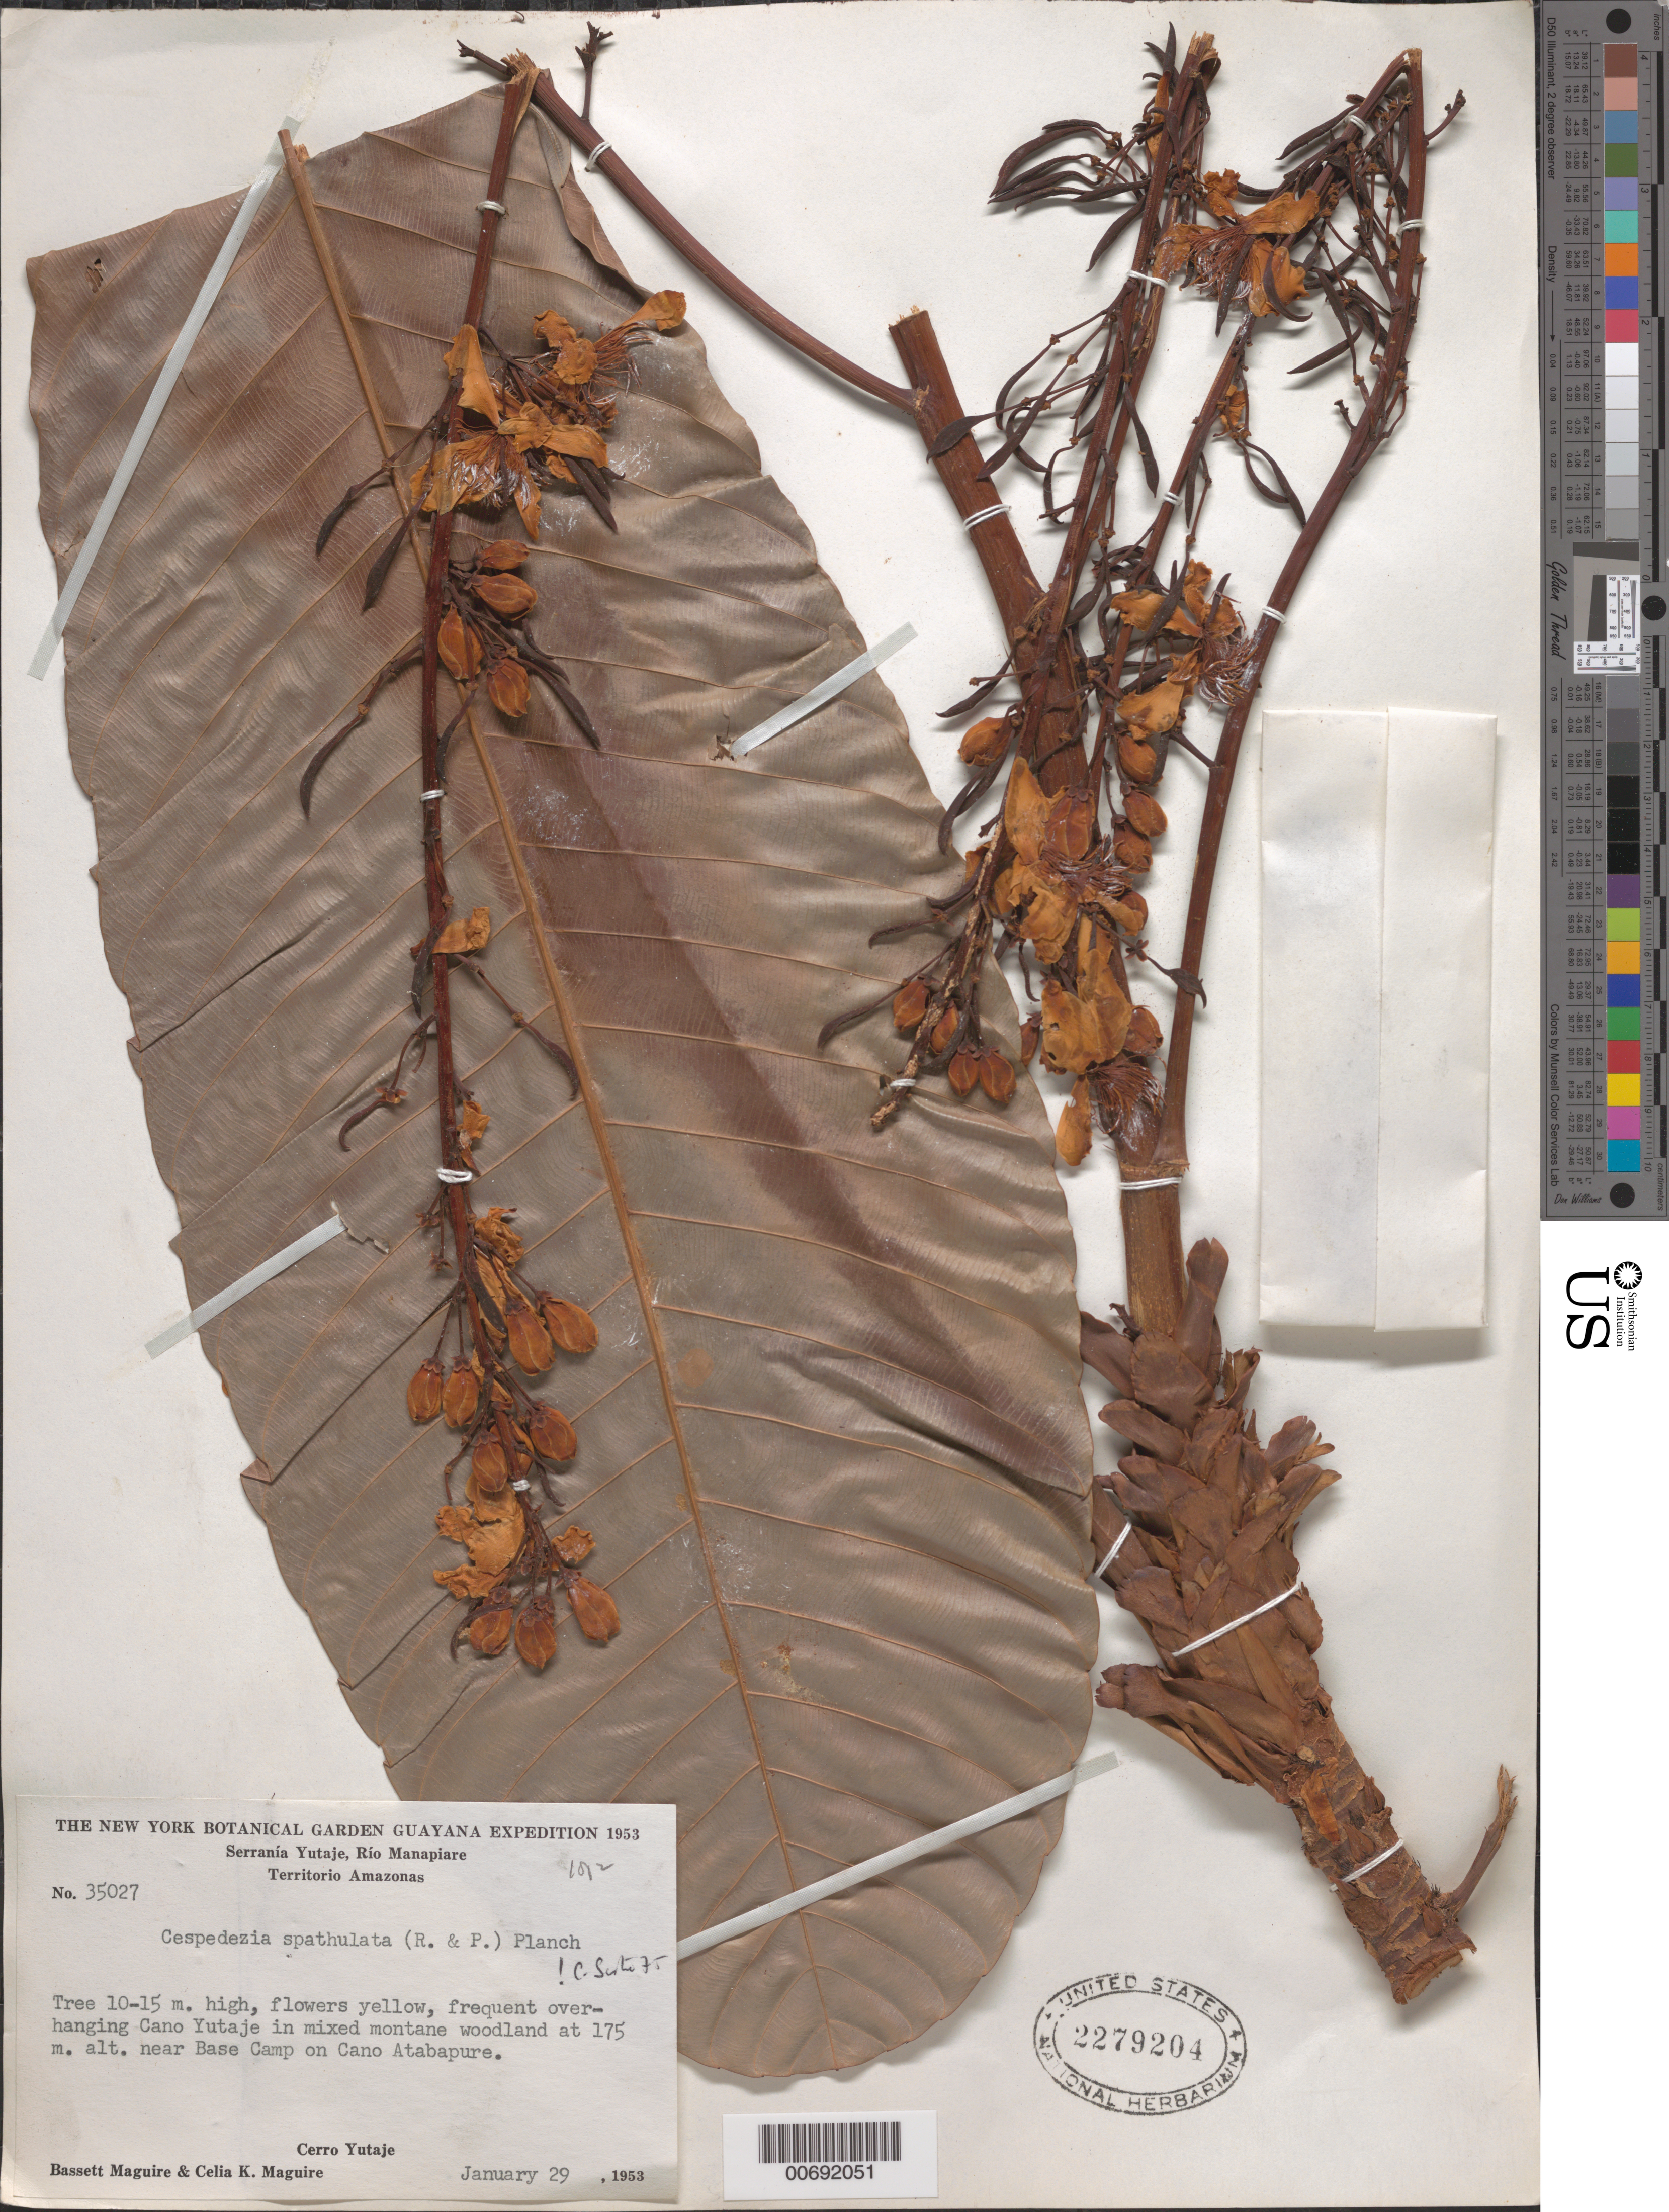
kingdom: Plantae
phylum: Tracheophyta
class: Magnoliopsida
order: Malpighiales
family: Ochnaceae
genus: Cespedesia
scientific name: Cespedesia spathulata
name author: (Ruiz & Pav.) Planch.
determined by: Sastre, C. H. L.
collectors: B. Maguire & C. K. Maguire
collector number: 35027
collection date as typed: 29-Jan-53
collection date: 1953-01-29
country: Venezuela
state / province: Amazonas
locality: Serranía Yutajé, Cerro Yutajé, near Base Camp on Caño Atabapure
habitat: Mixed montane woodland, overhanging river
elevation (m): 175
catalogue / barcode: US 2279204